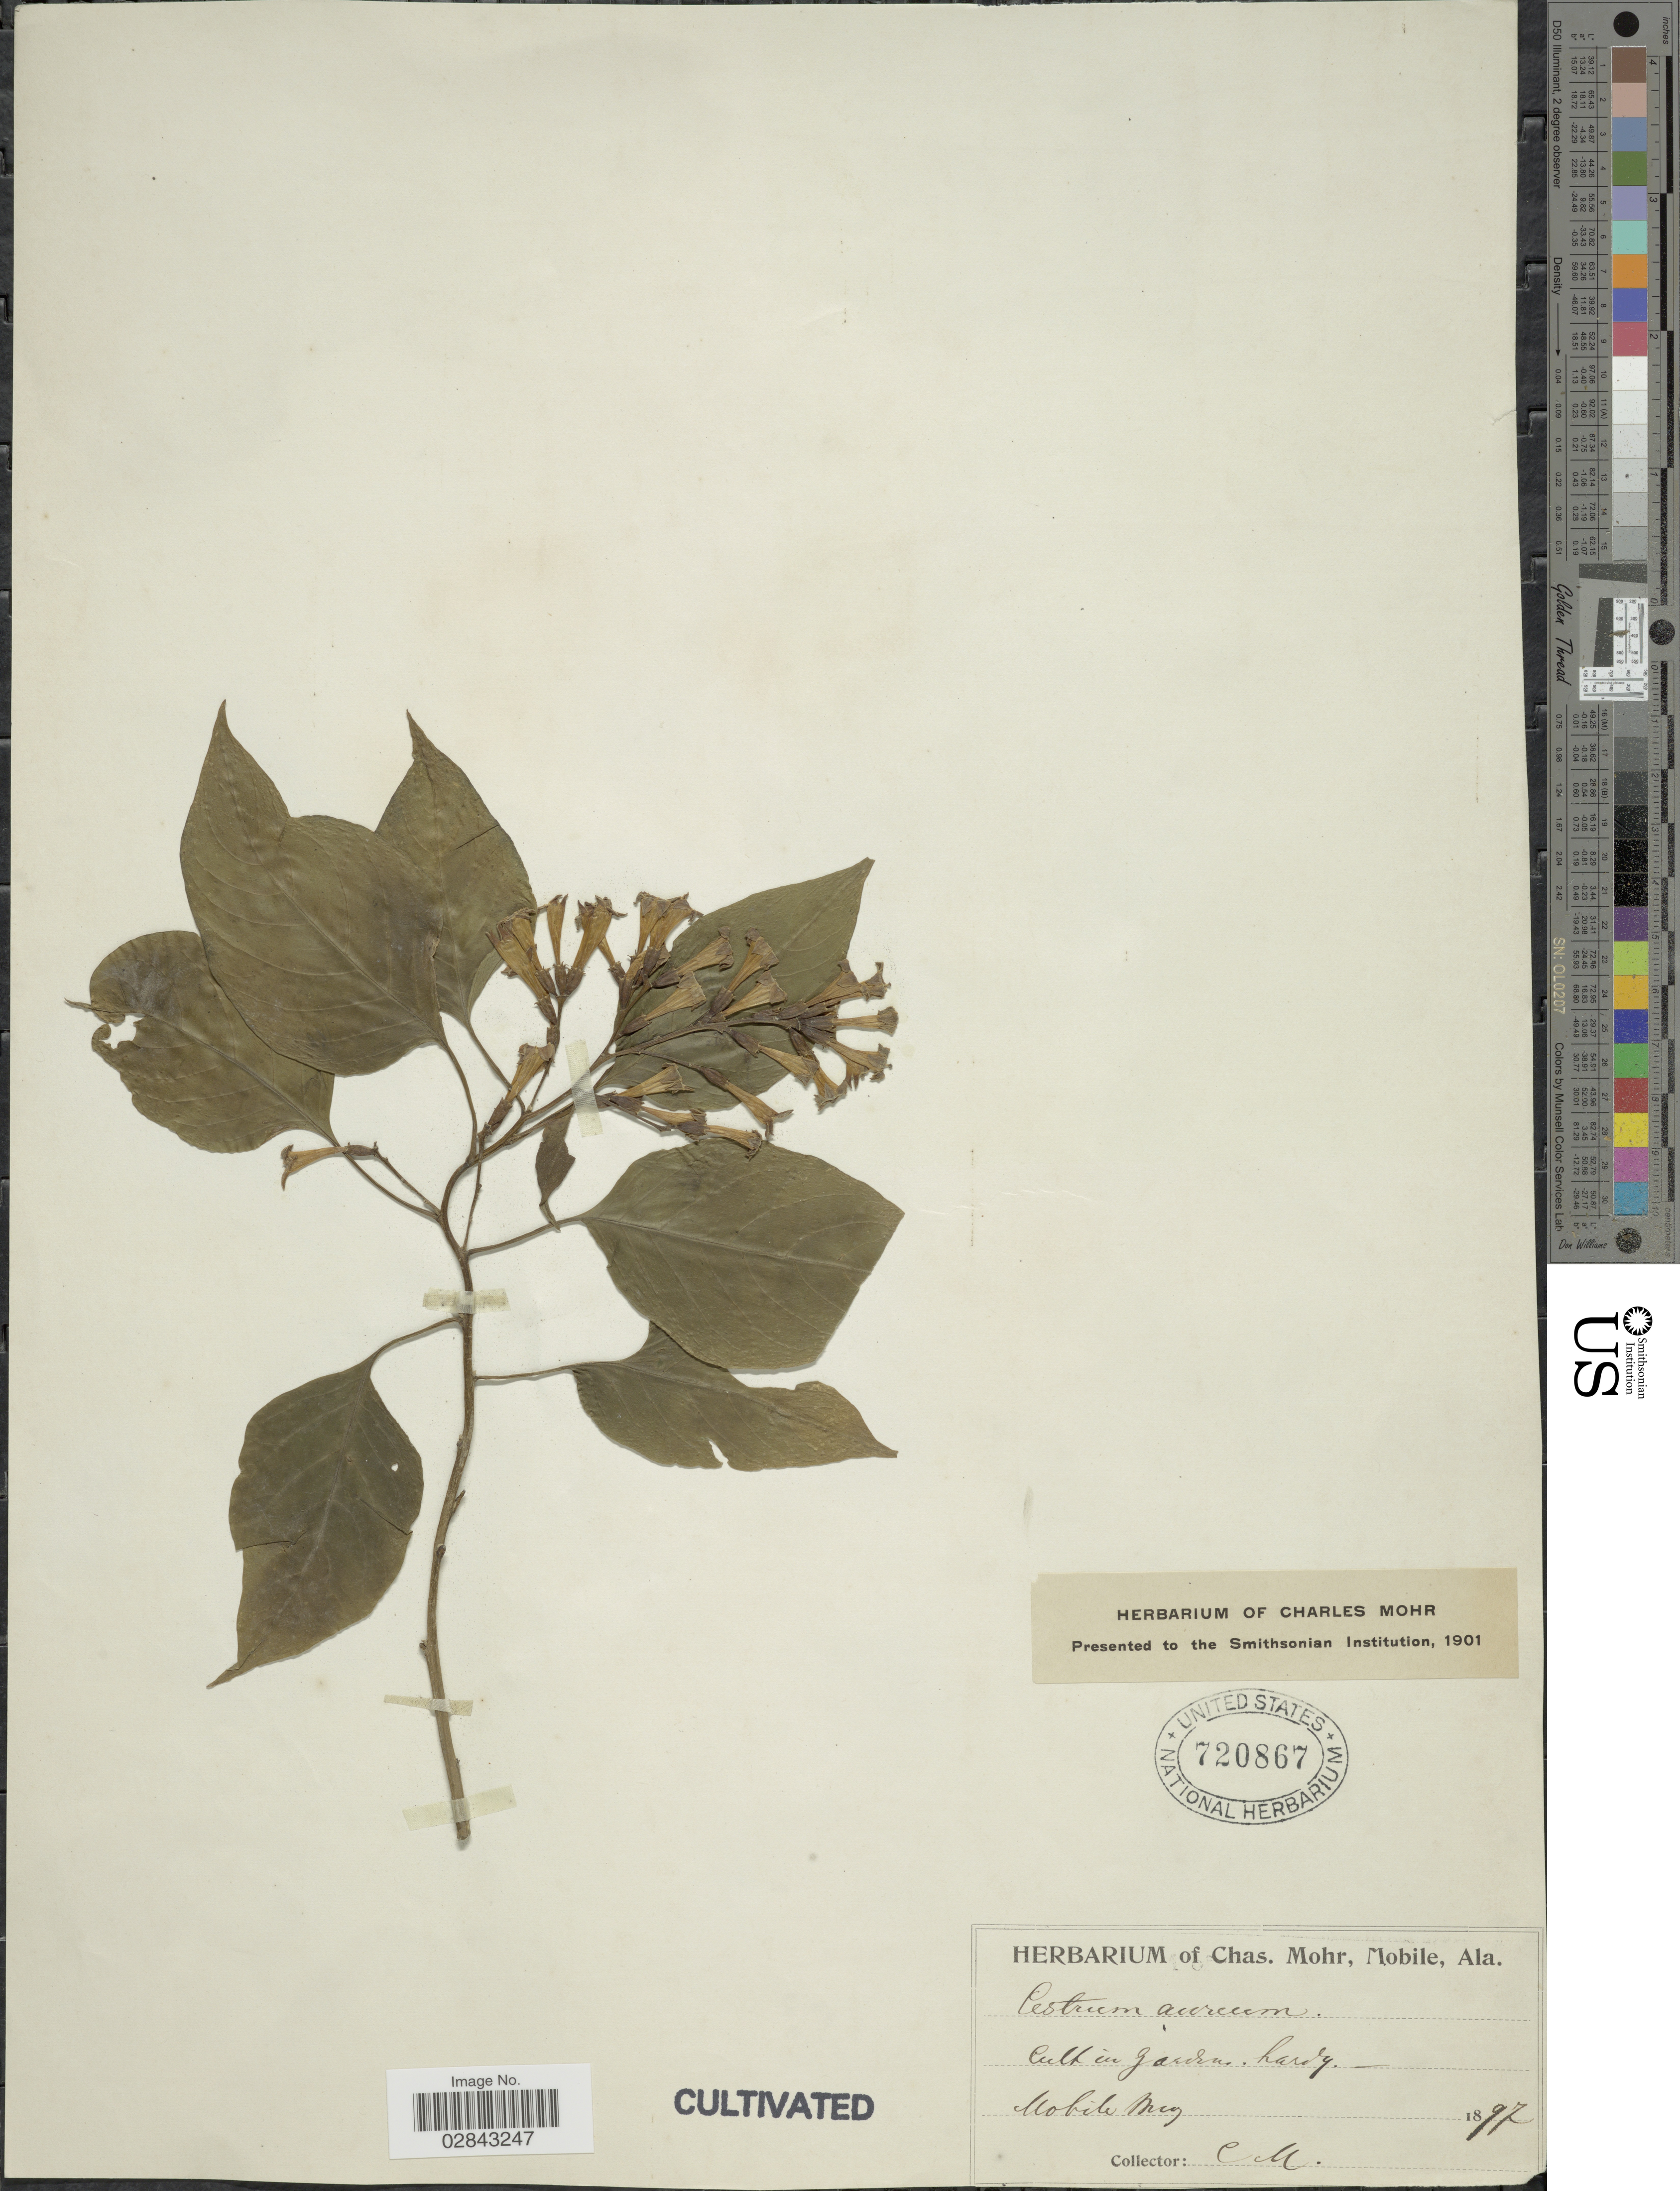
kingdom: Plantae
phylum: Tracheophyta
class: Magnoliopsida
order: Solanales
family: Solanaceae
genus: Cestrum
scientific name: Cestrum auriculatum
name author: L'Hér.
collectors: Mohr, C. T. (herbarium)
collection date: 1897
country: United States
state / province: Alabama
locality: Mobile mez. Cult in garden.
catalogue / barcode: US 720867